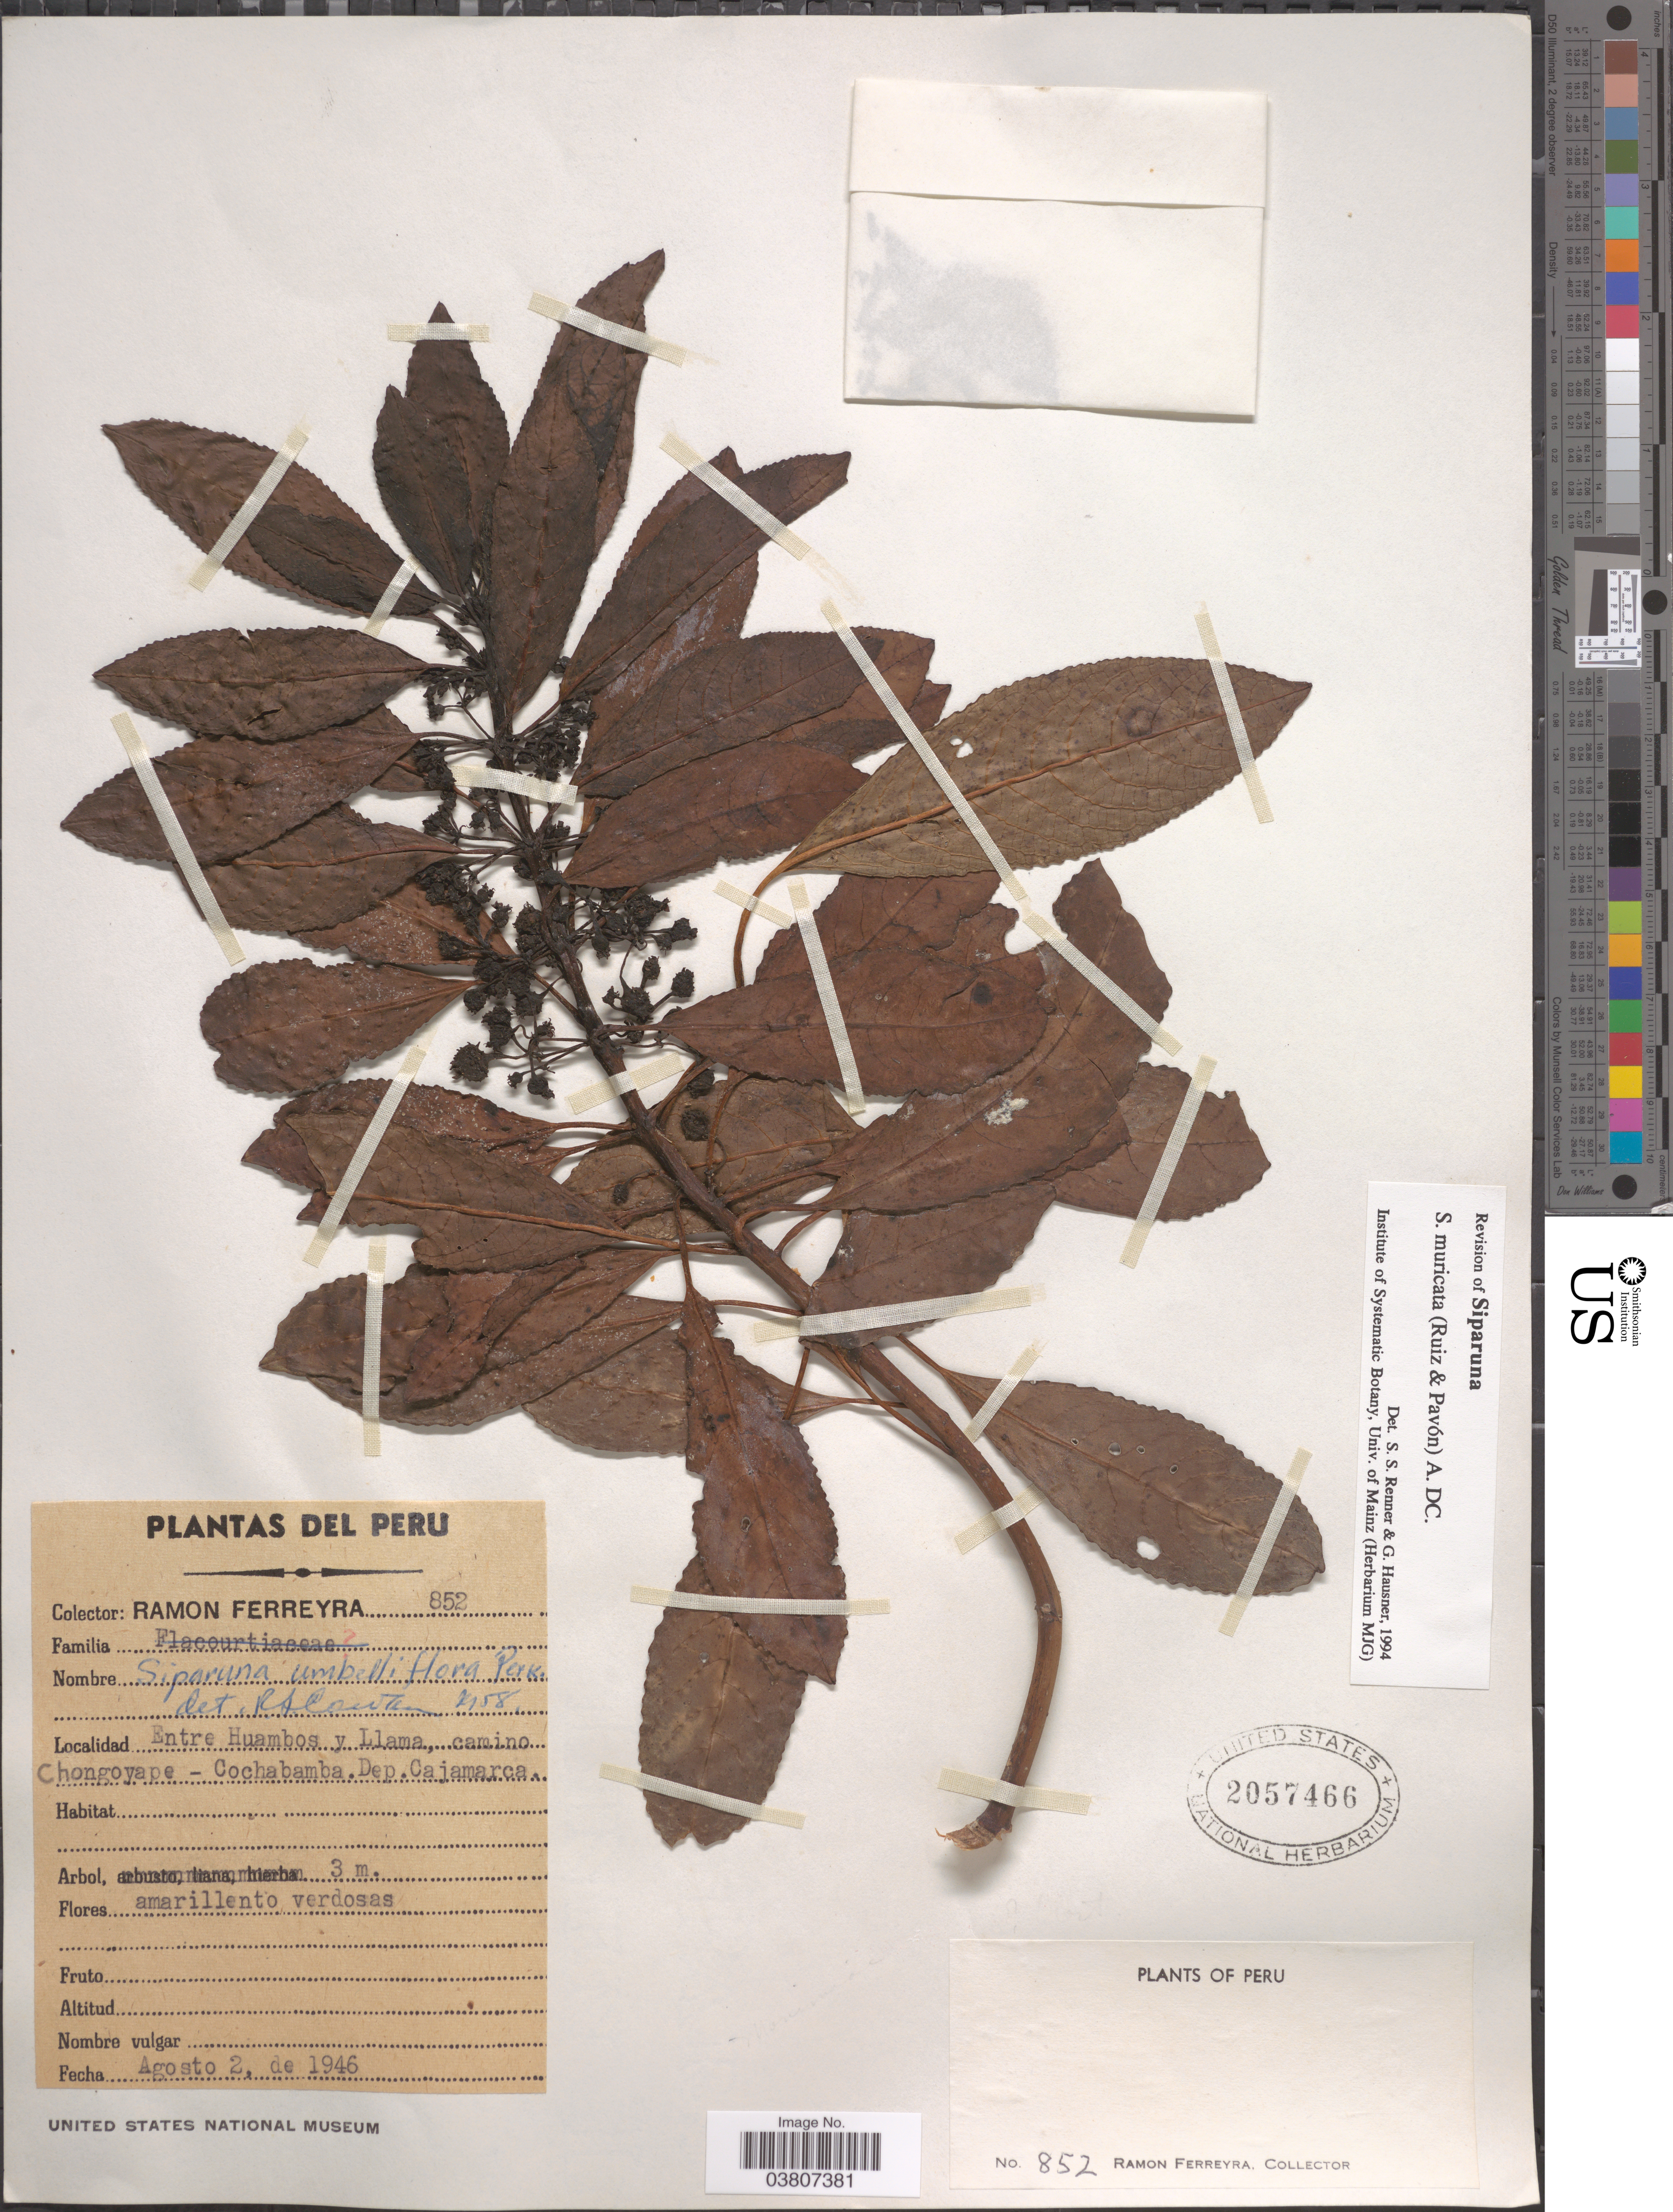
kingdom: Plantae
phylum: Tracheophyta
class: Magnoliopsida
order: Laurales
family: Siparunaceae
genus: Siparuna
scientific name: Siparuna muricata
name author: (Ruiz & Pav.) A. DC.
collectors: R. A. Ferreyra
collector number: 852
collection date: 1946-08-02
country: Peru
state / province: Cajamarca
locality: Entre Huambos y Llama, camino Chongoyape- Cochabamba. Dep. Cajamarca.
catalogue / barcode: US 2057466